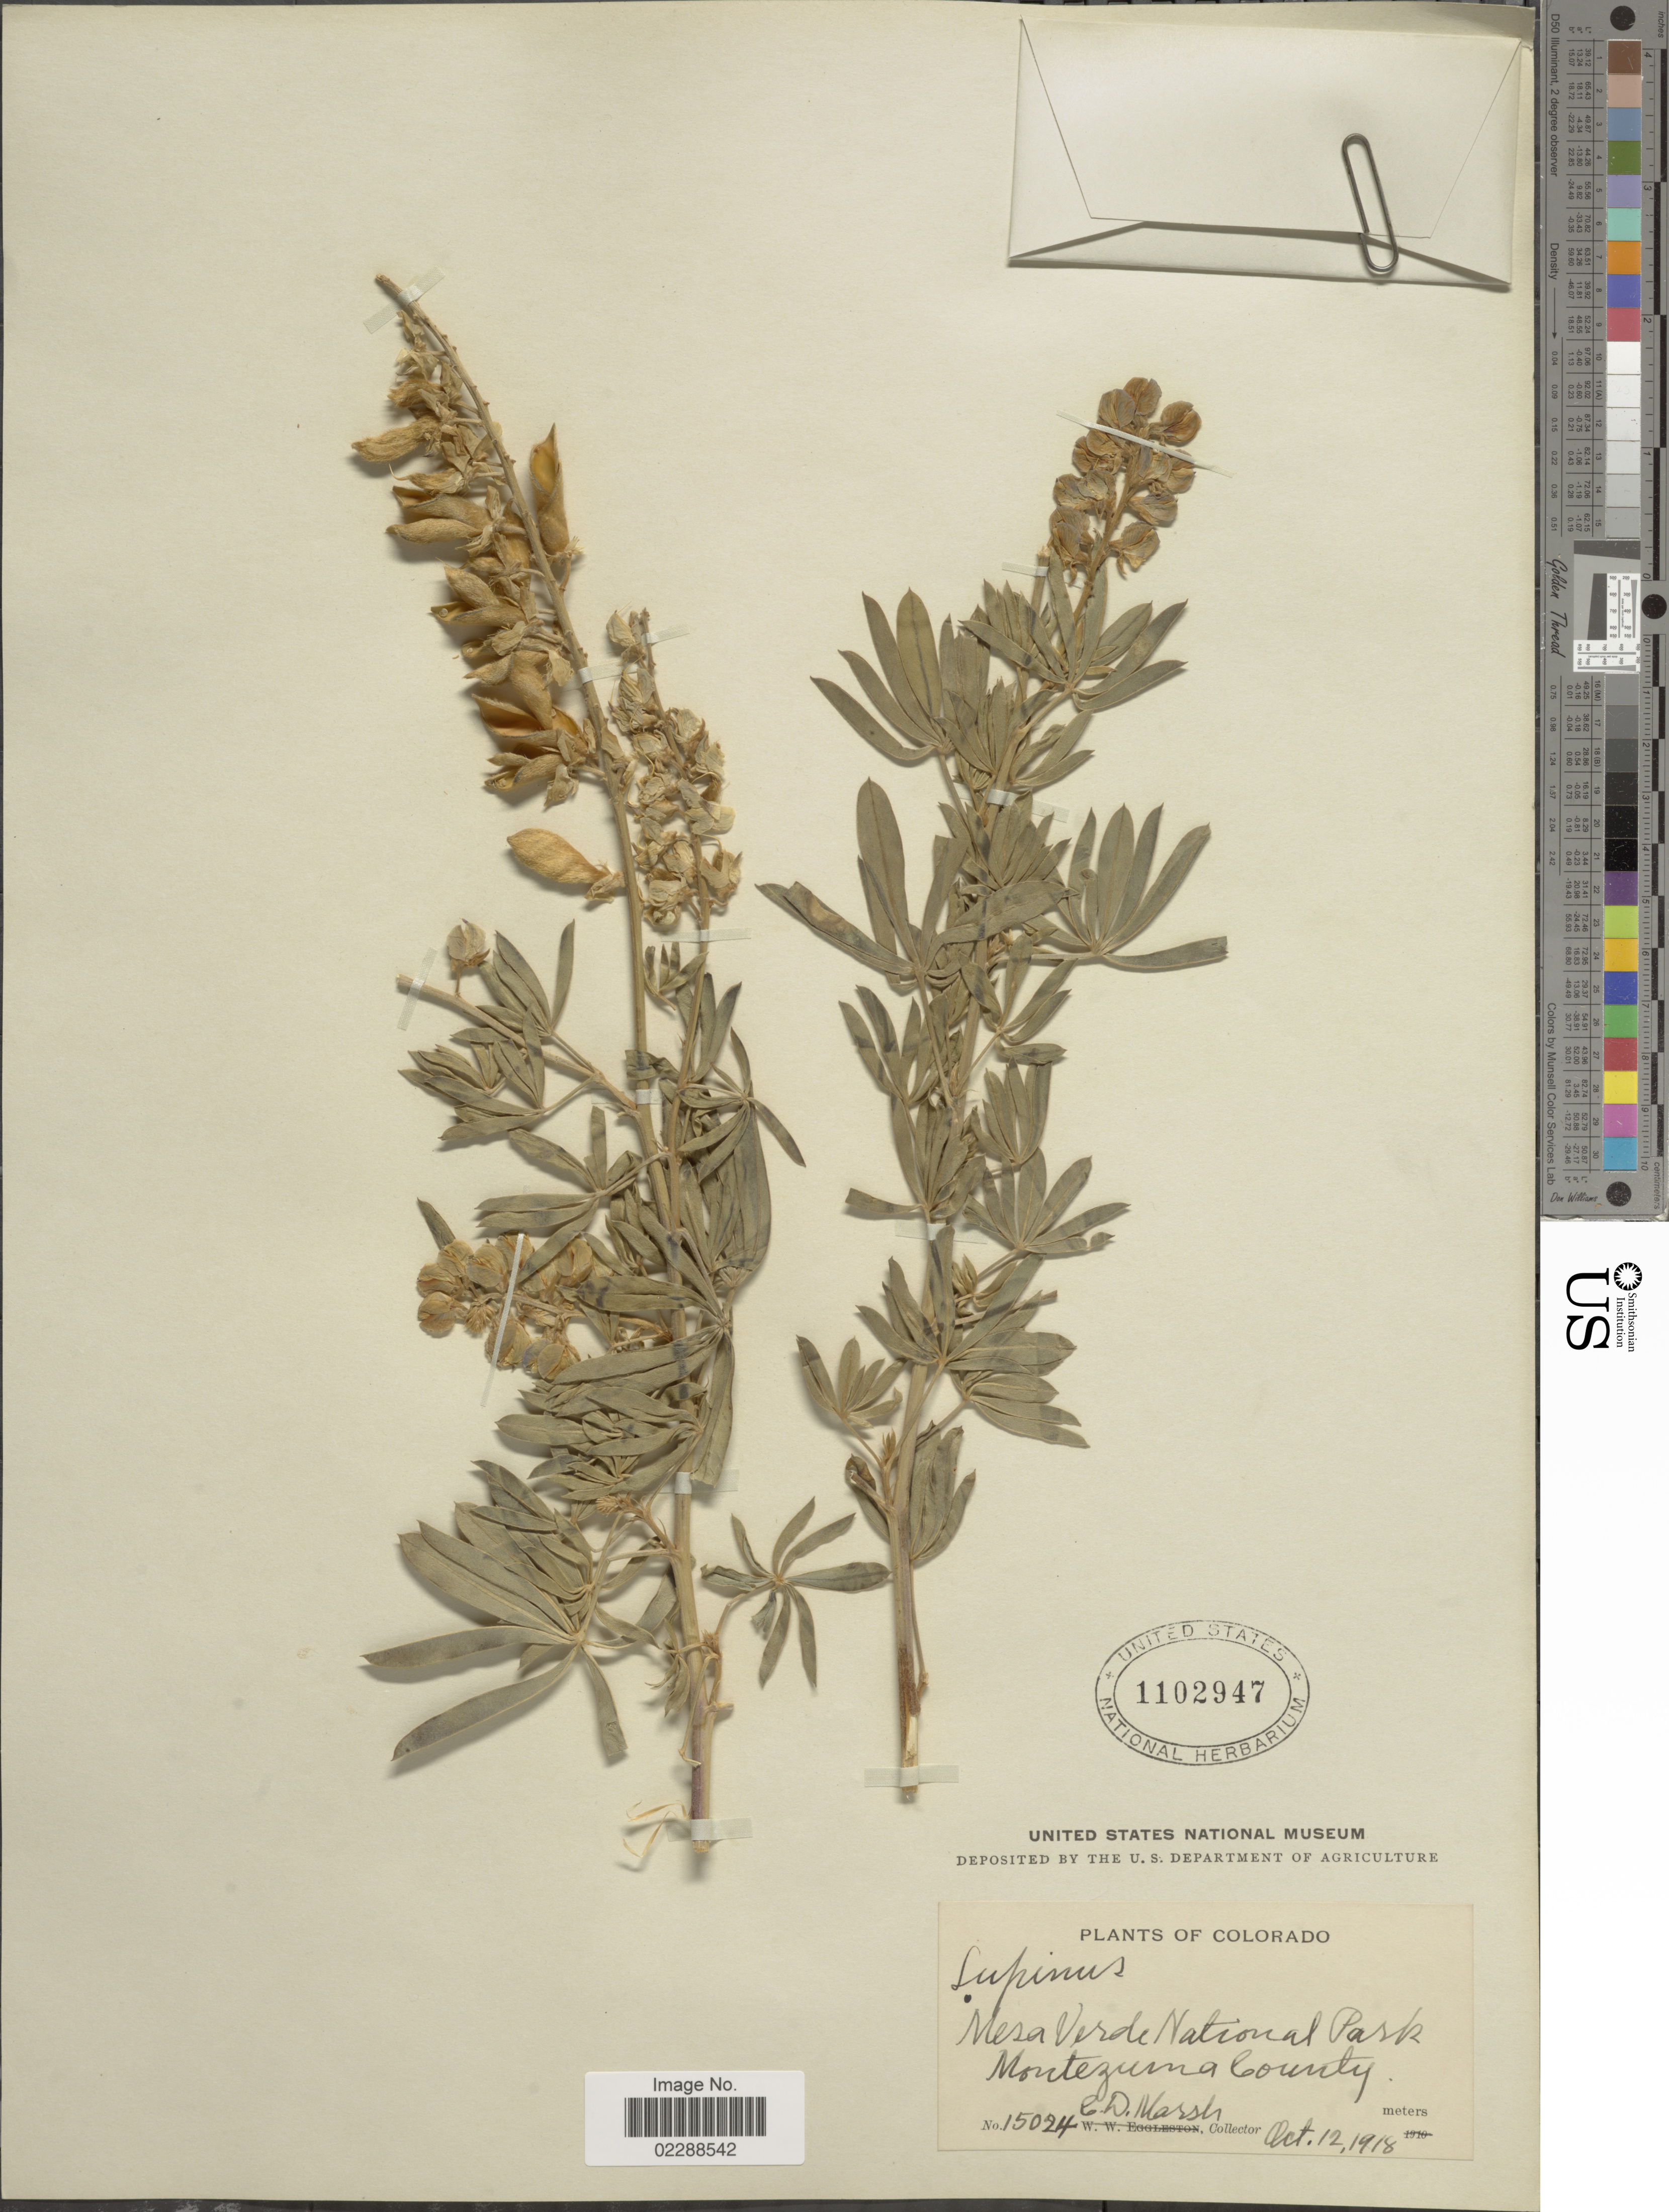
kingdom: Plantae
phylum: Tracheophyta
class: Magnoliopsida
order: Fabales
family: Fabaceae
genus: Lupinus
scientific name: Lupinus sp.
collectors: C. D. Marsh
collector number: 15024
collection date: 1918-10-12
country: United States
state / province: Colorado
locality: Mesa Verde National Park, Montezuma County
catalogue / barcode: US 1102947